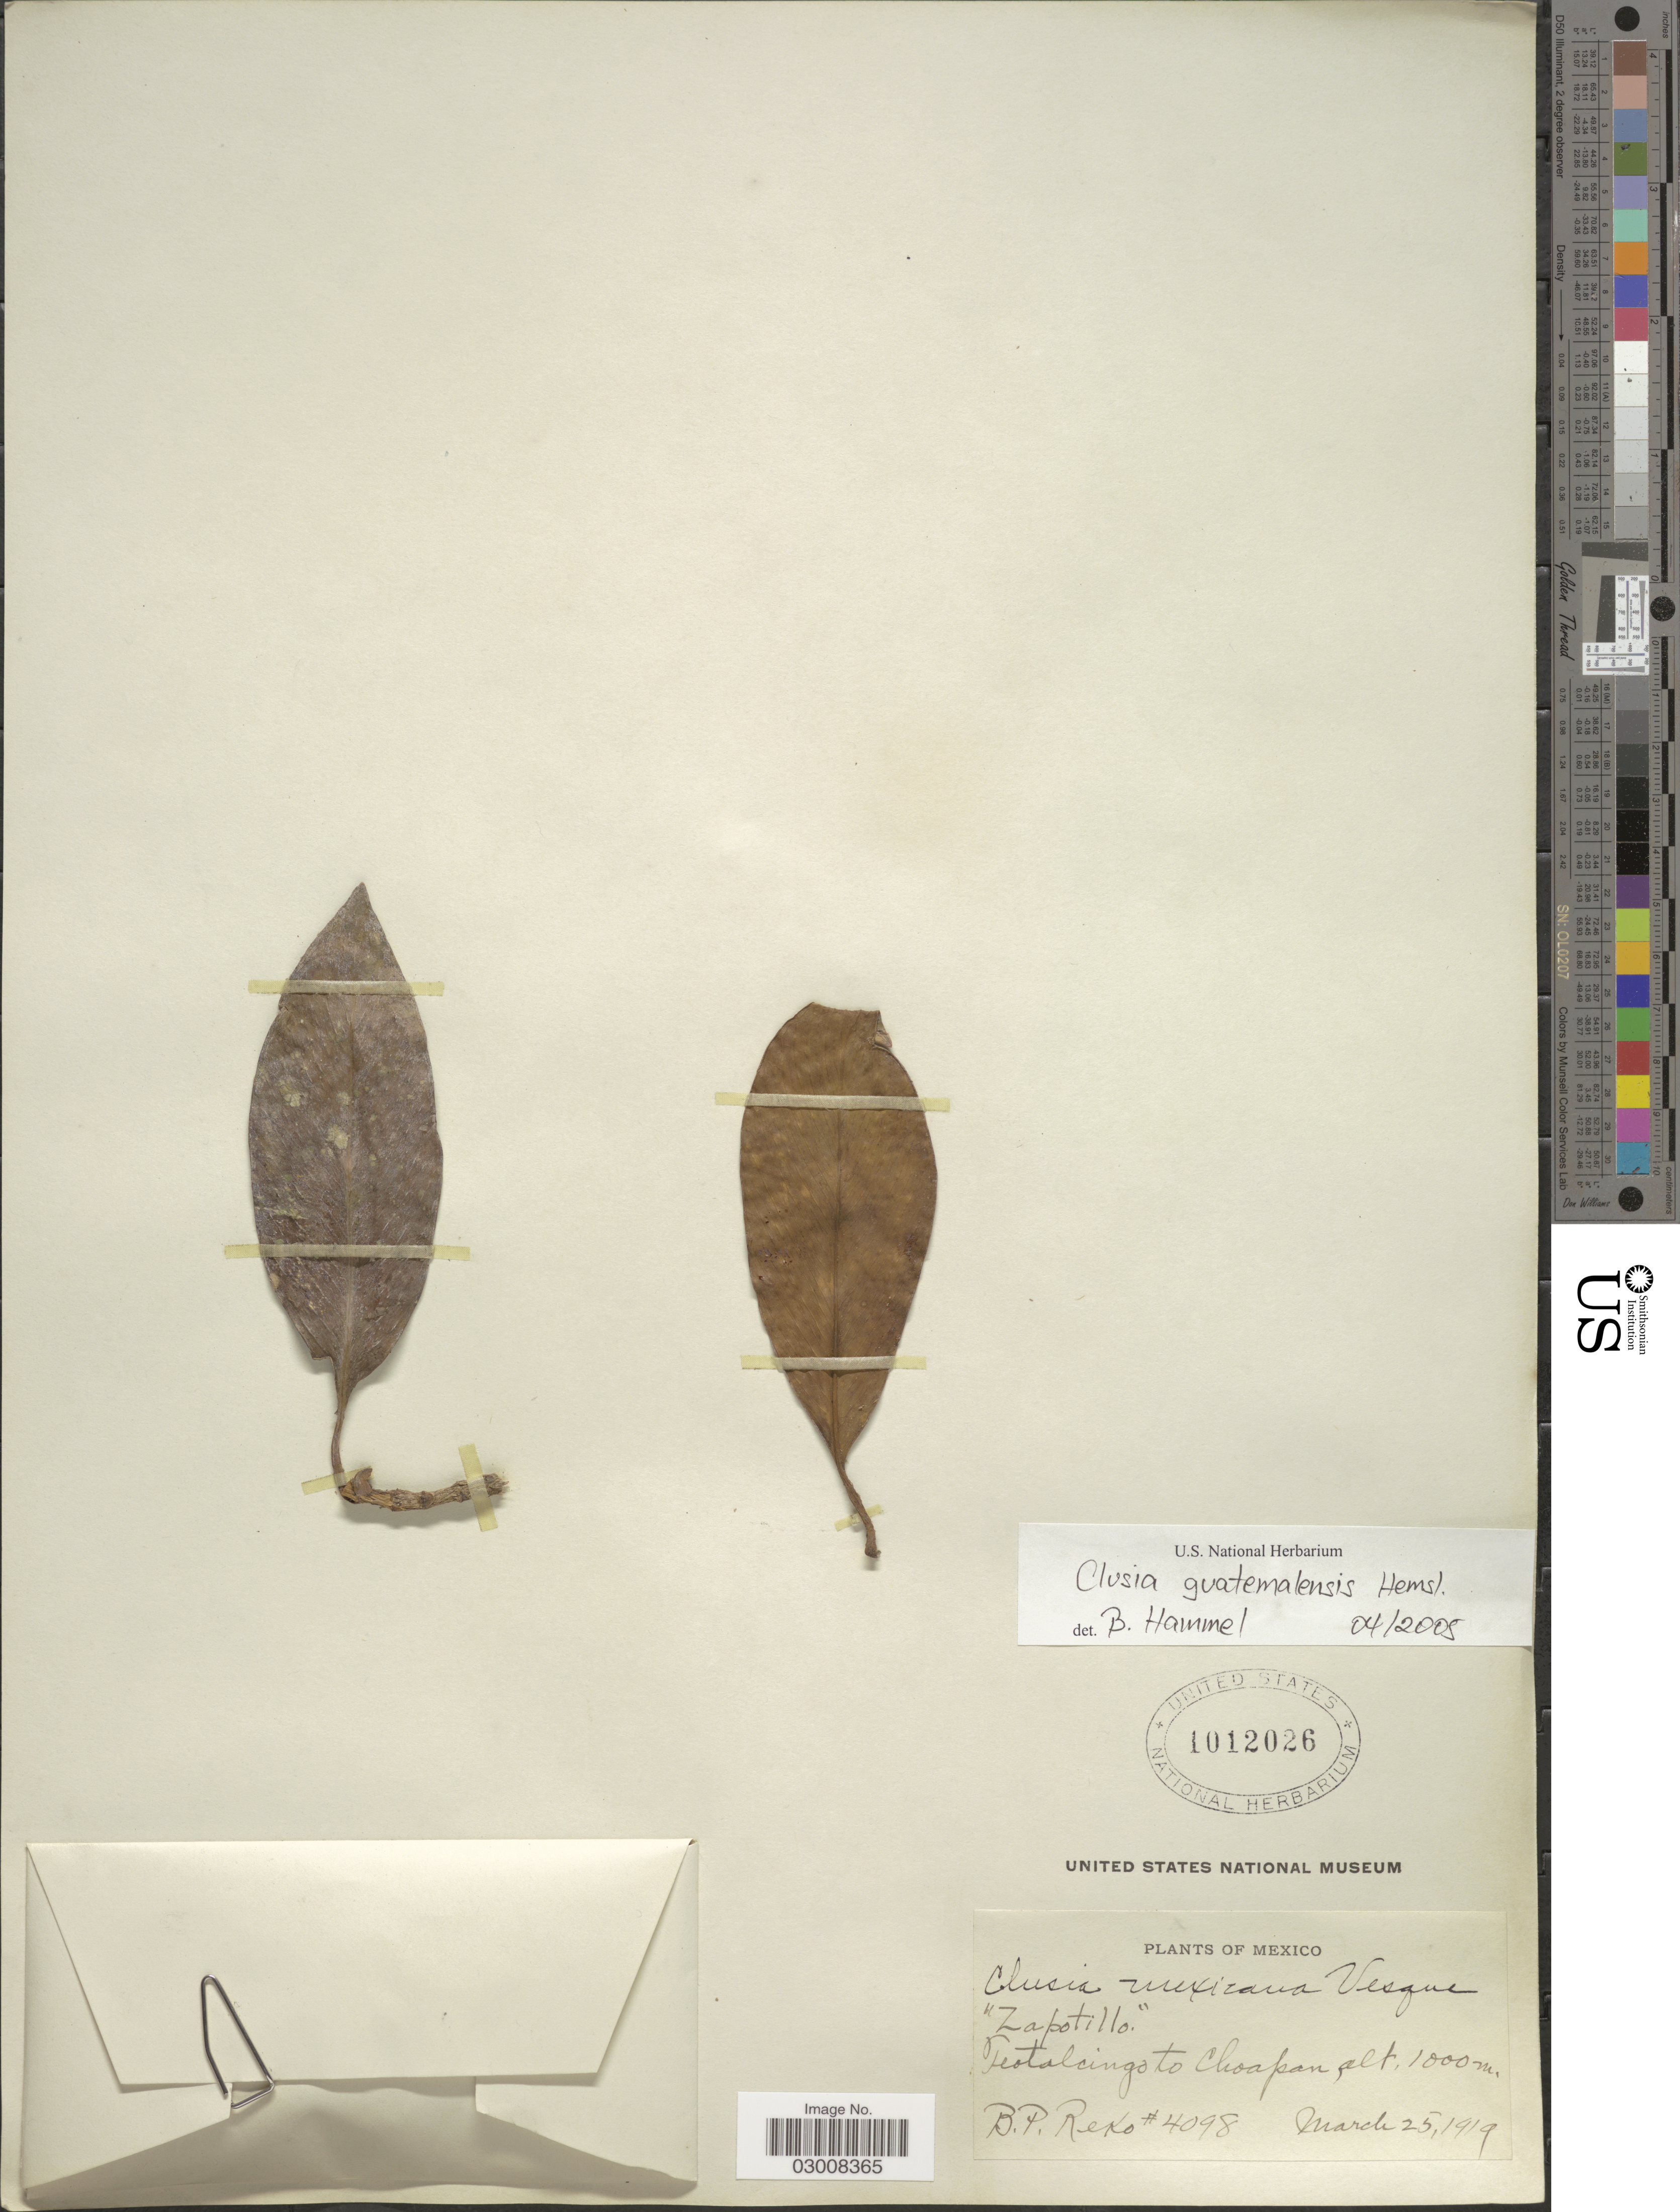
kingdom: Plantae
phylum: Tracheophyta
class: Magnoliopsida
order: Malpighiales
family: Clusiaceae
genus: Clusia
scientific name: Clusia guatemalensis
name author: Hemsl.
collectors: B. P. Reko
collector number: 4098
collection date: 1919-03-25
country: Mexico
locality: Teotalcingo to Choapan.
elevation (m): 1000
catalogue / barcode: US 1012026